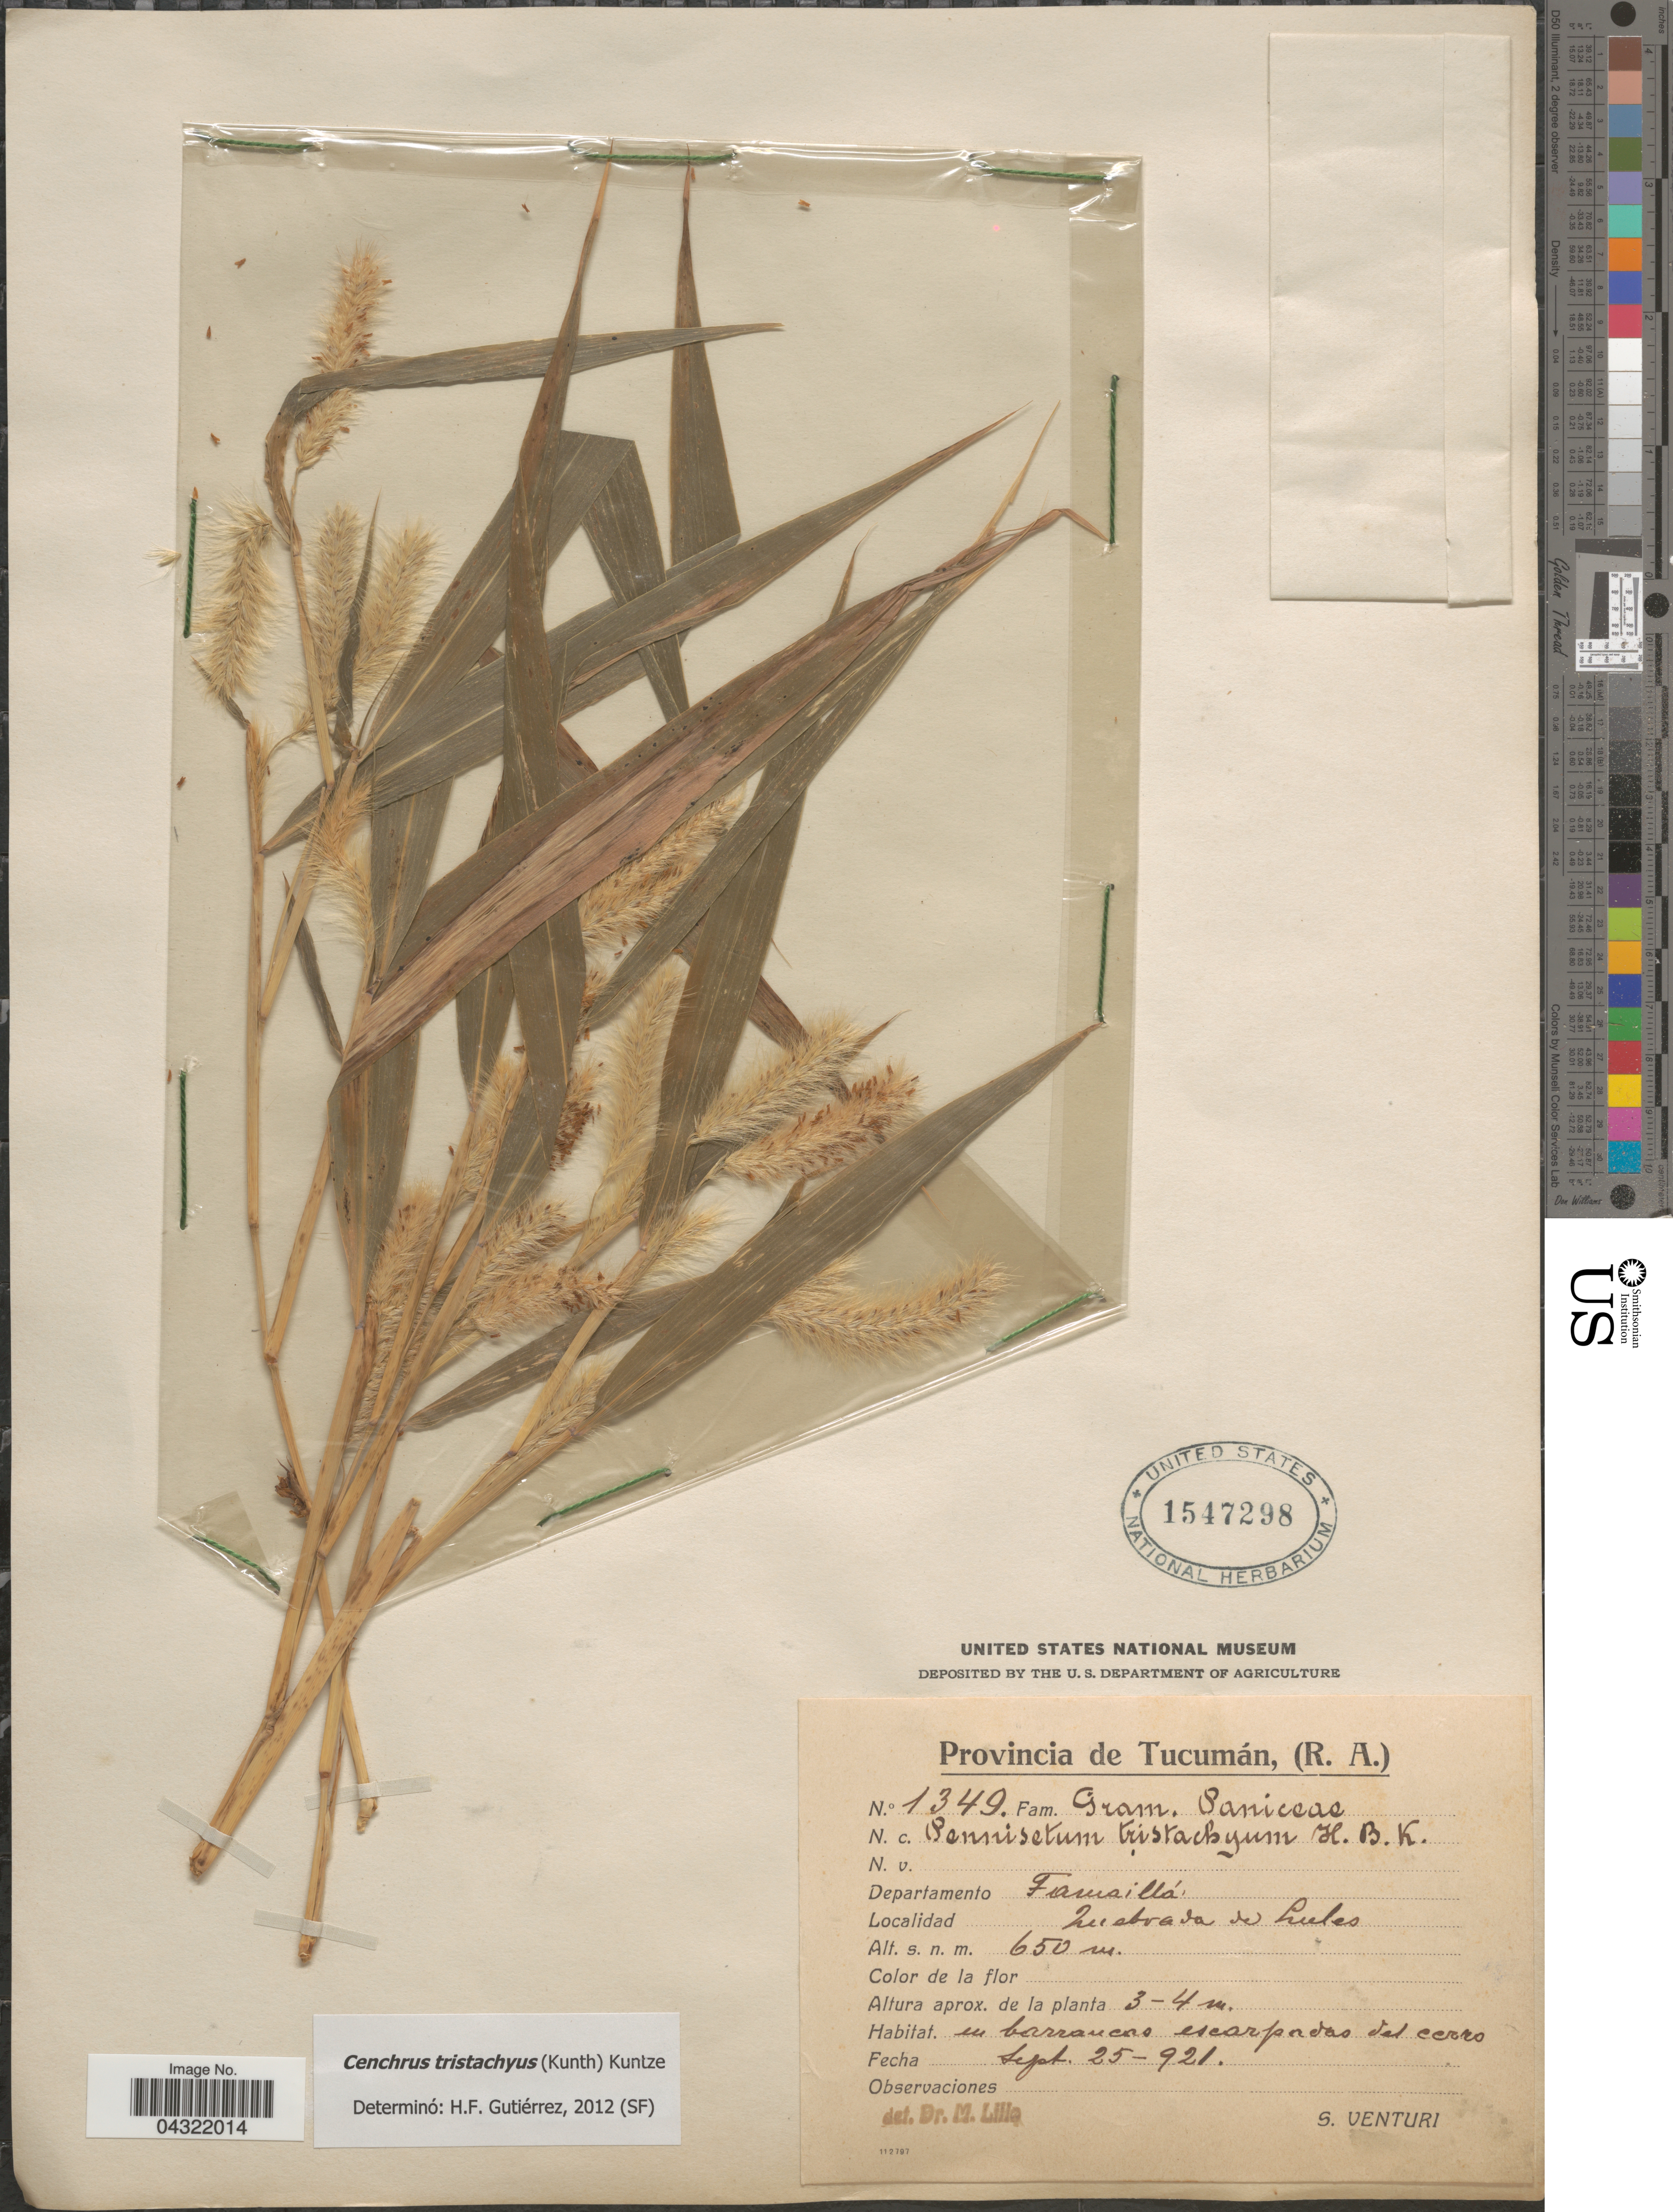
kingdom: Plantae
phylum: Tracheophyta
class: Liliopsida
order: Poales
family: Poaceae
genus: Cenchrus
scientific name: Cenchrus tristachyus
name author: (Kunth) Kuntze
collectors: S. Venturi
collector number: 1349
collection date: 1921-09-25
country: Argentina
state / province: Tucuman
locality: Departamento Famaillá. Quebrada de Lules.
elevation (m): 650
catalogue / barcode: US 1547298